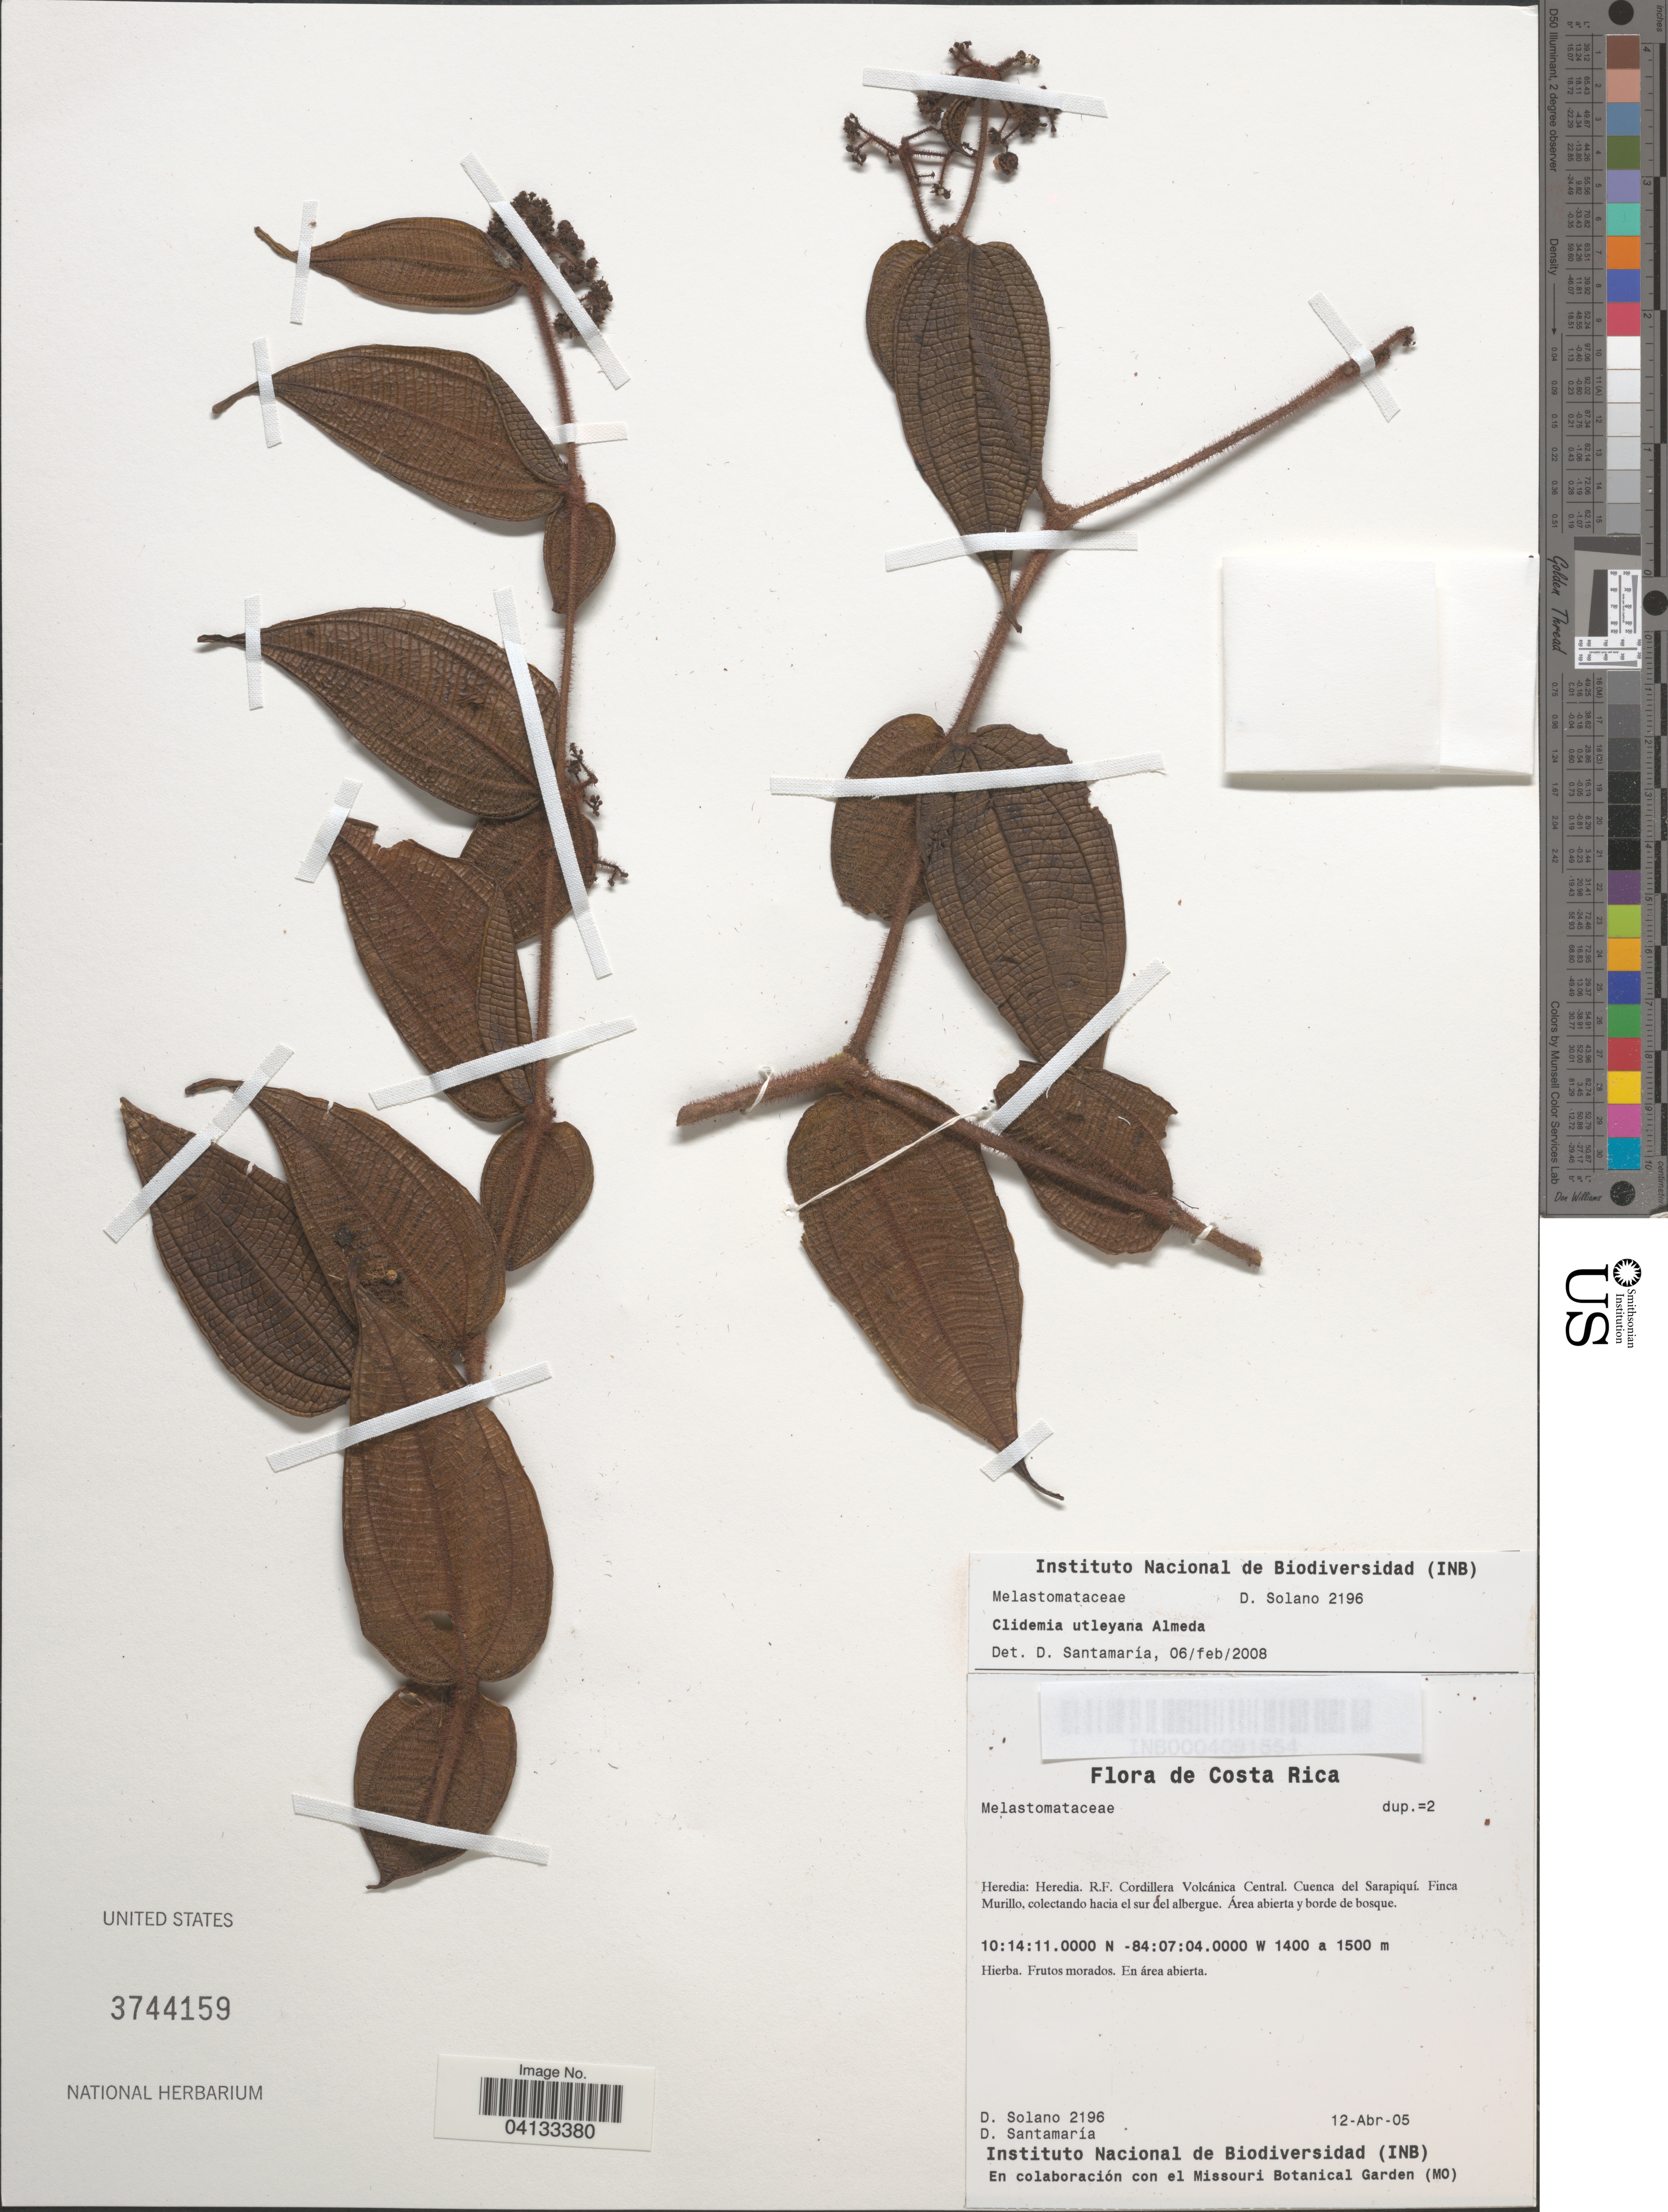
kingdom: Plantae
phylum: Tracheophyta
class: Magnoliopsida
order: Myrtales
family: Melastomataceae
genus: Clidemia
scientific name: Clidemia utleyana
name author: Almeda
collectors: D. Solano & D. Santamaria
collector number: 2196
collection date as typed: Transcribed d/m/y: 12/4/5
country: Costa Rica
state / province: Heredia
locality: Heredia. R.F. Cordillera Volcánica Central. Cuenca del Sarapiquí. Finca Murillo, colectando hacia el sur del albergue.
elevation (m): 1400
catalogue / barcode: US 3744159